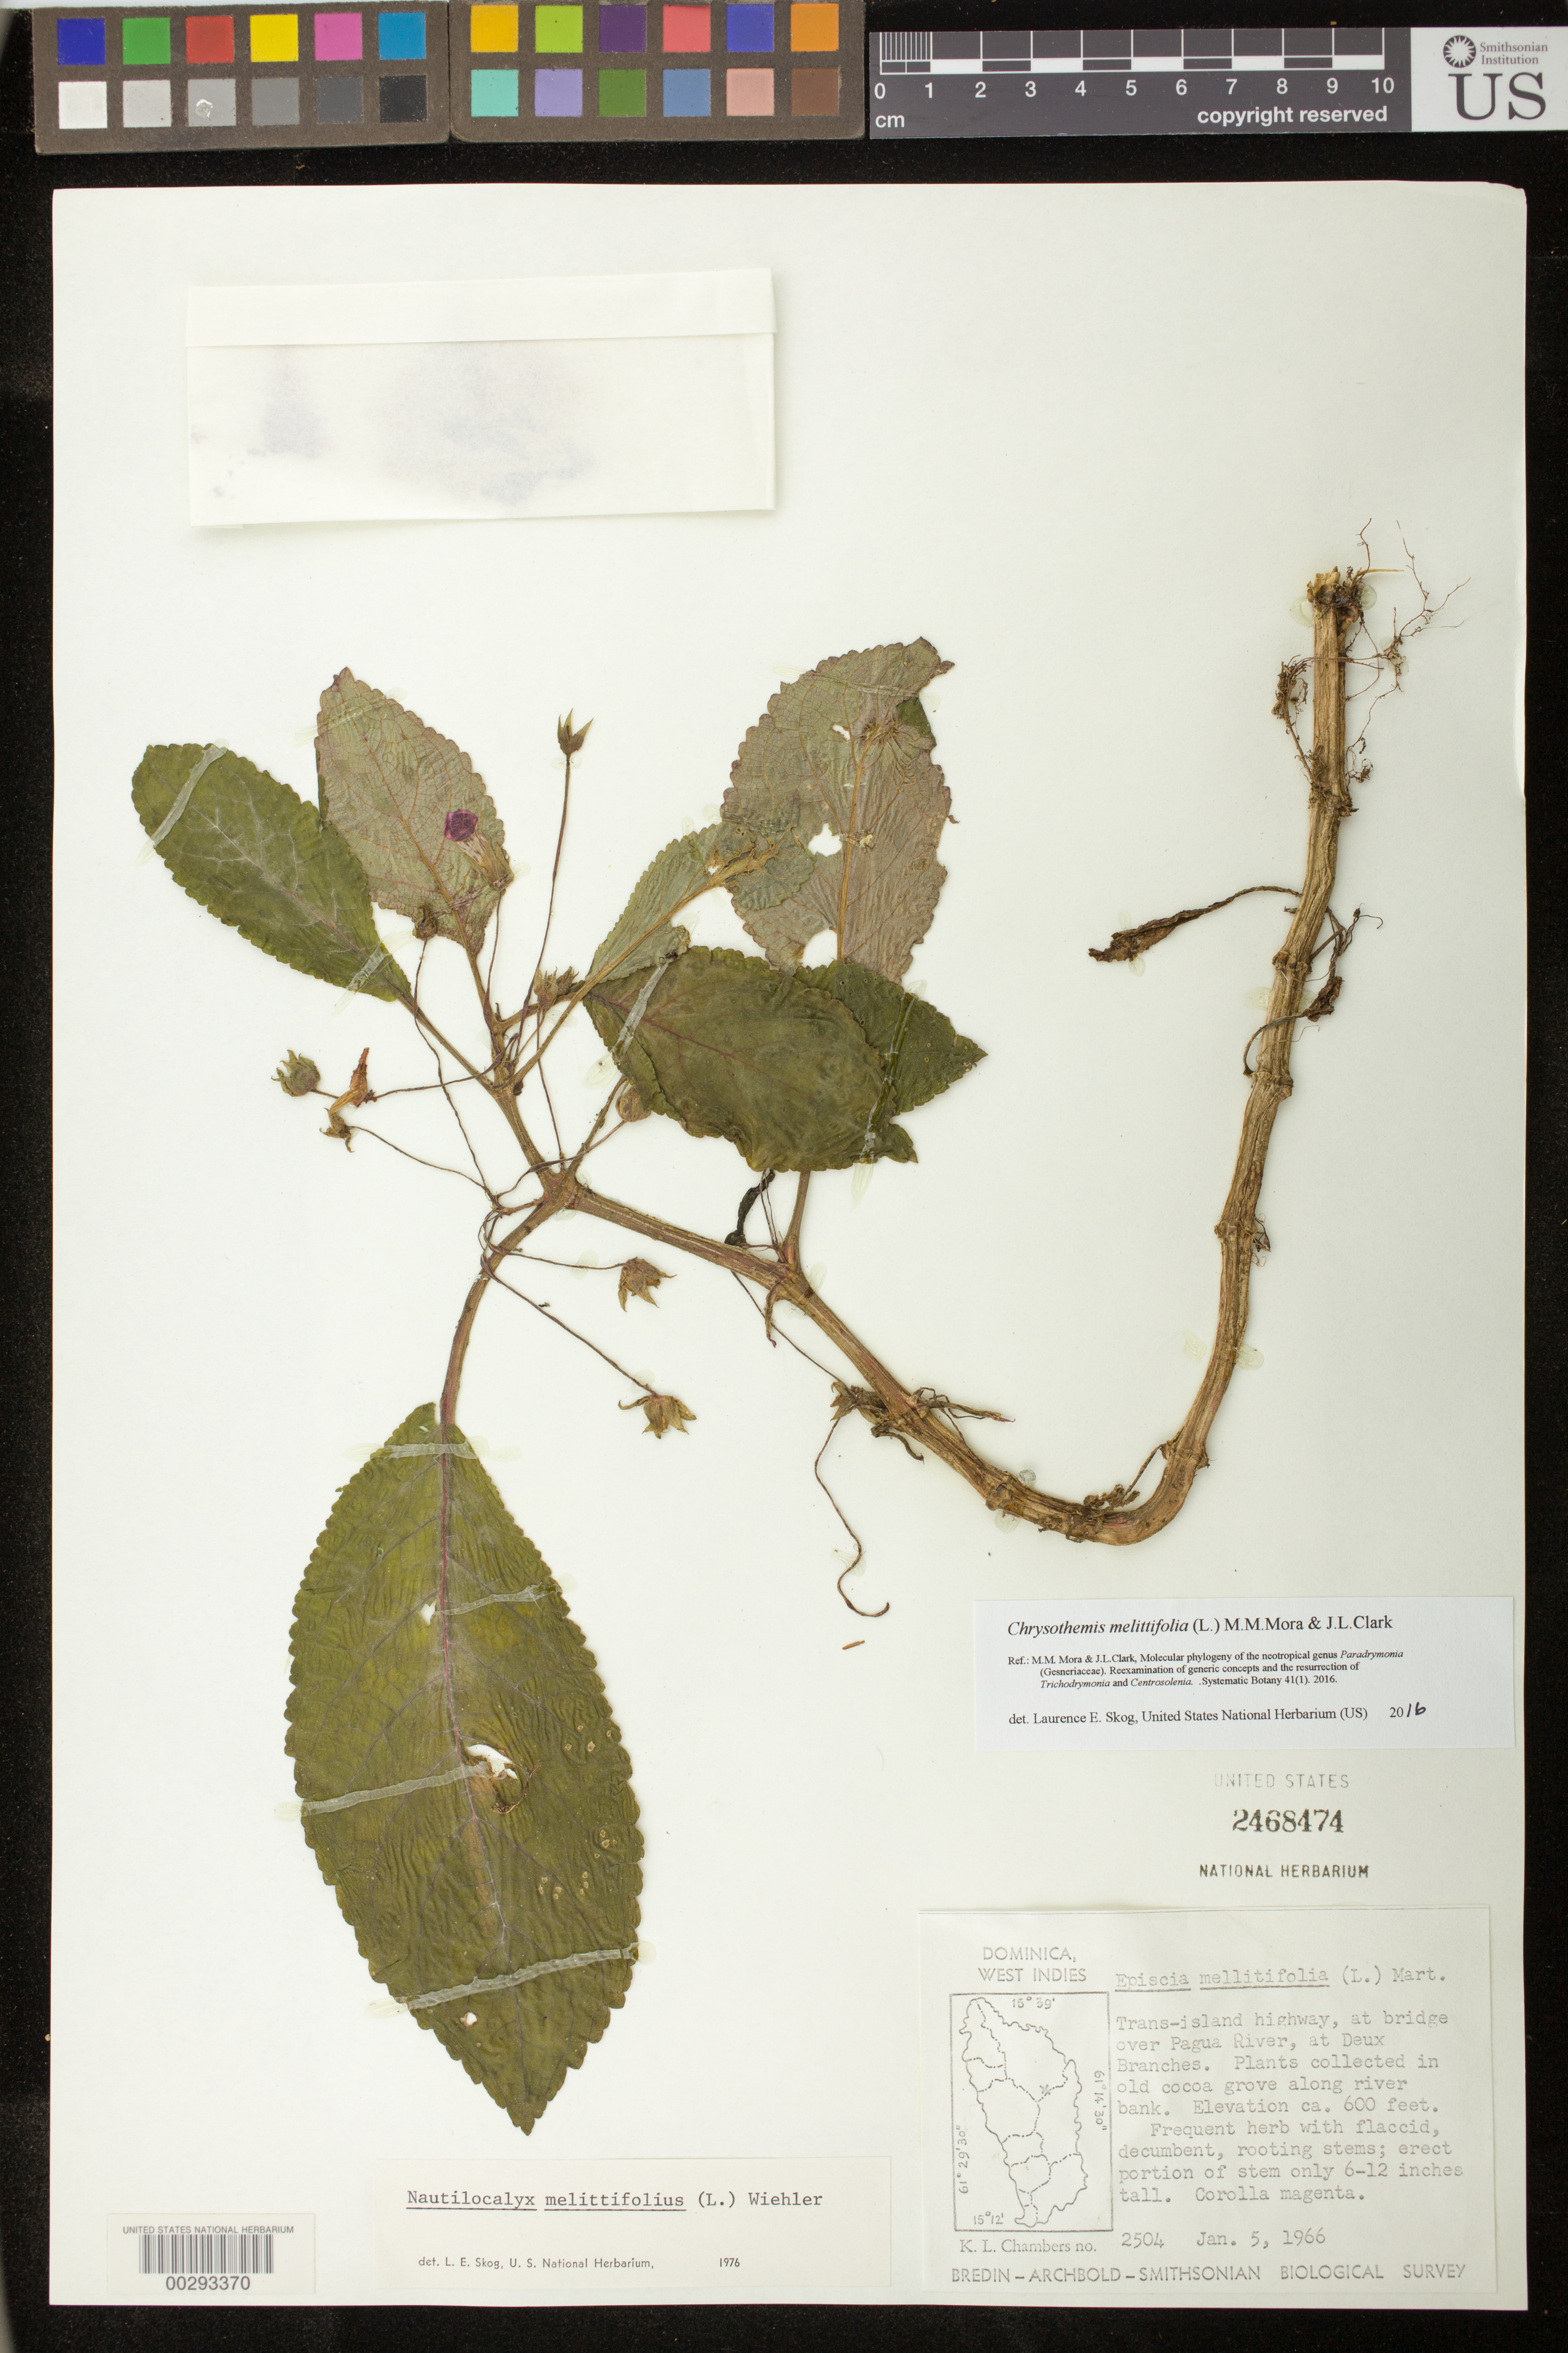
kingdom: Plantae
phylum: Tracheophyta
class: Magnoliopsida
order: Lamiales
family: Gesneriaceae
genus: Chrysothemis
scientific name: Chrysothemis melittifolia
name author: (L.) M.M. Mora & J.L. Clark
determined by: Skog, Laurence E.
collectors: K. L. Chambers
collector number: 2504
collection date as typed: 05 Jan 1966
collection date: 1966-01-05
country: Dominica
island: Dominica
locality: Bridge over Pagua River, at Dux Branches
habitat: In old cocoa grove along river bank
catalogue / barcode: US 2468474